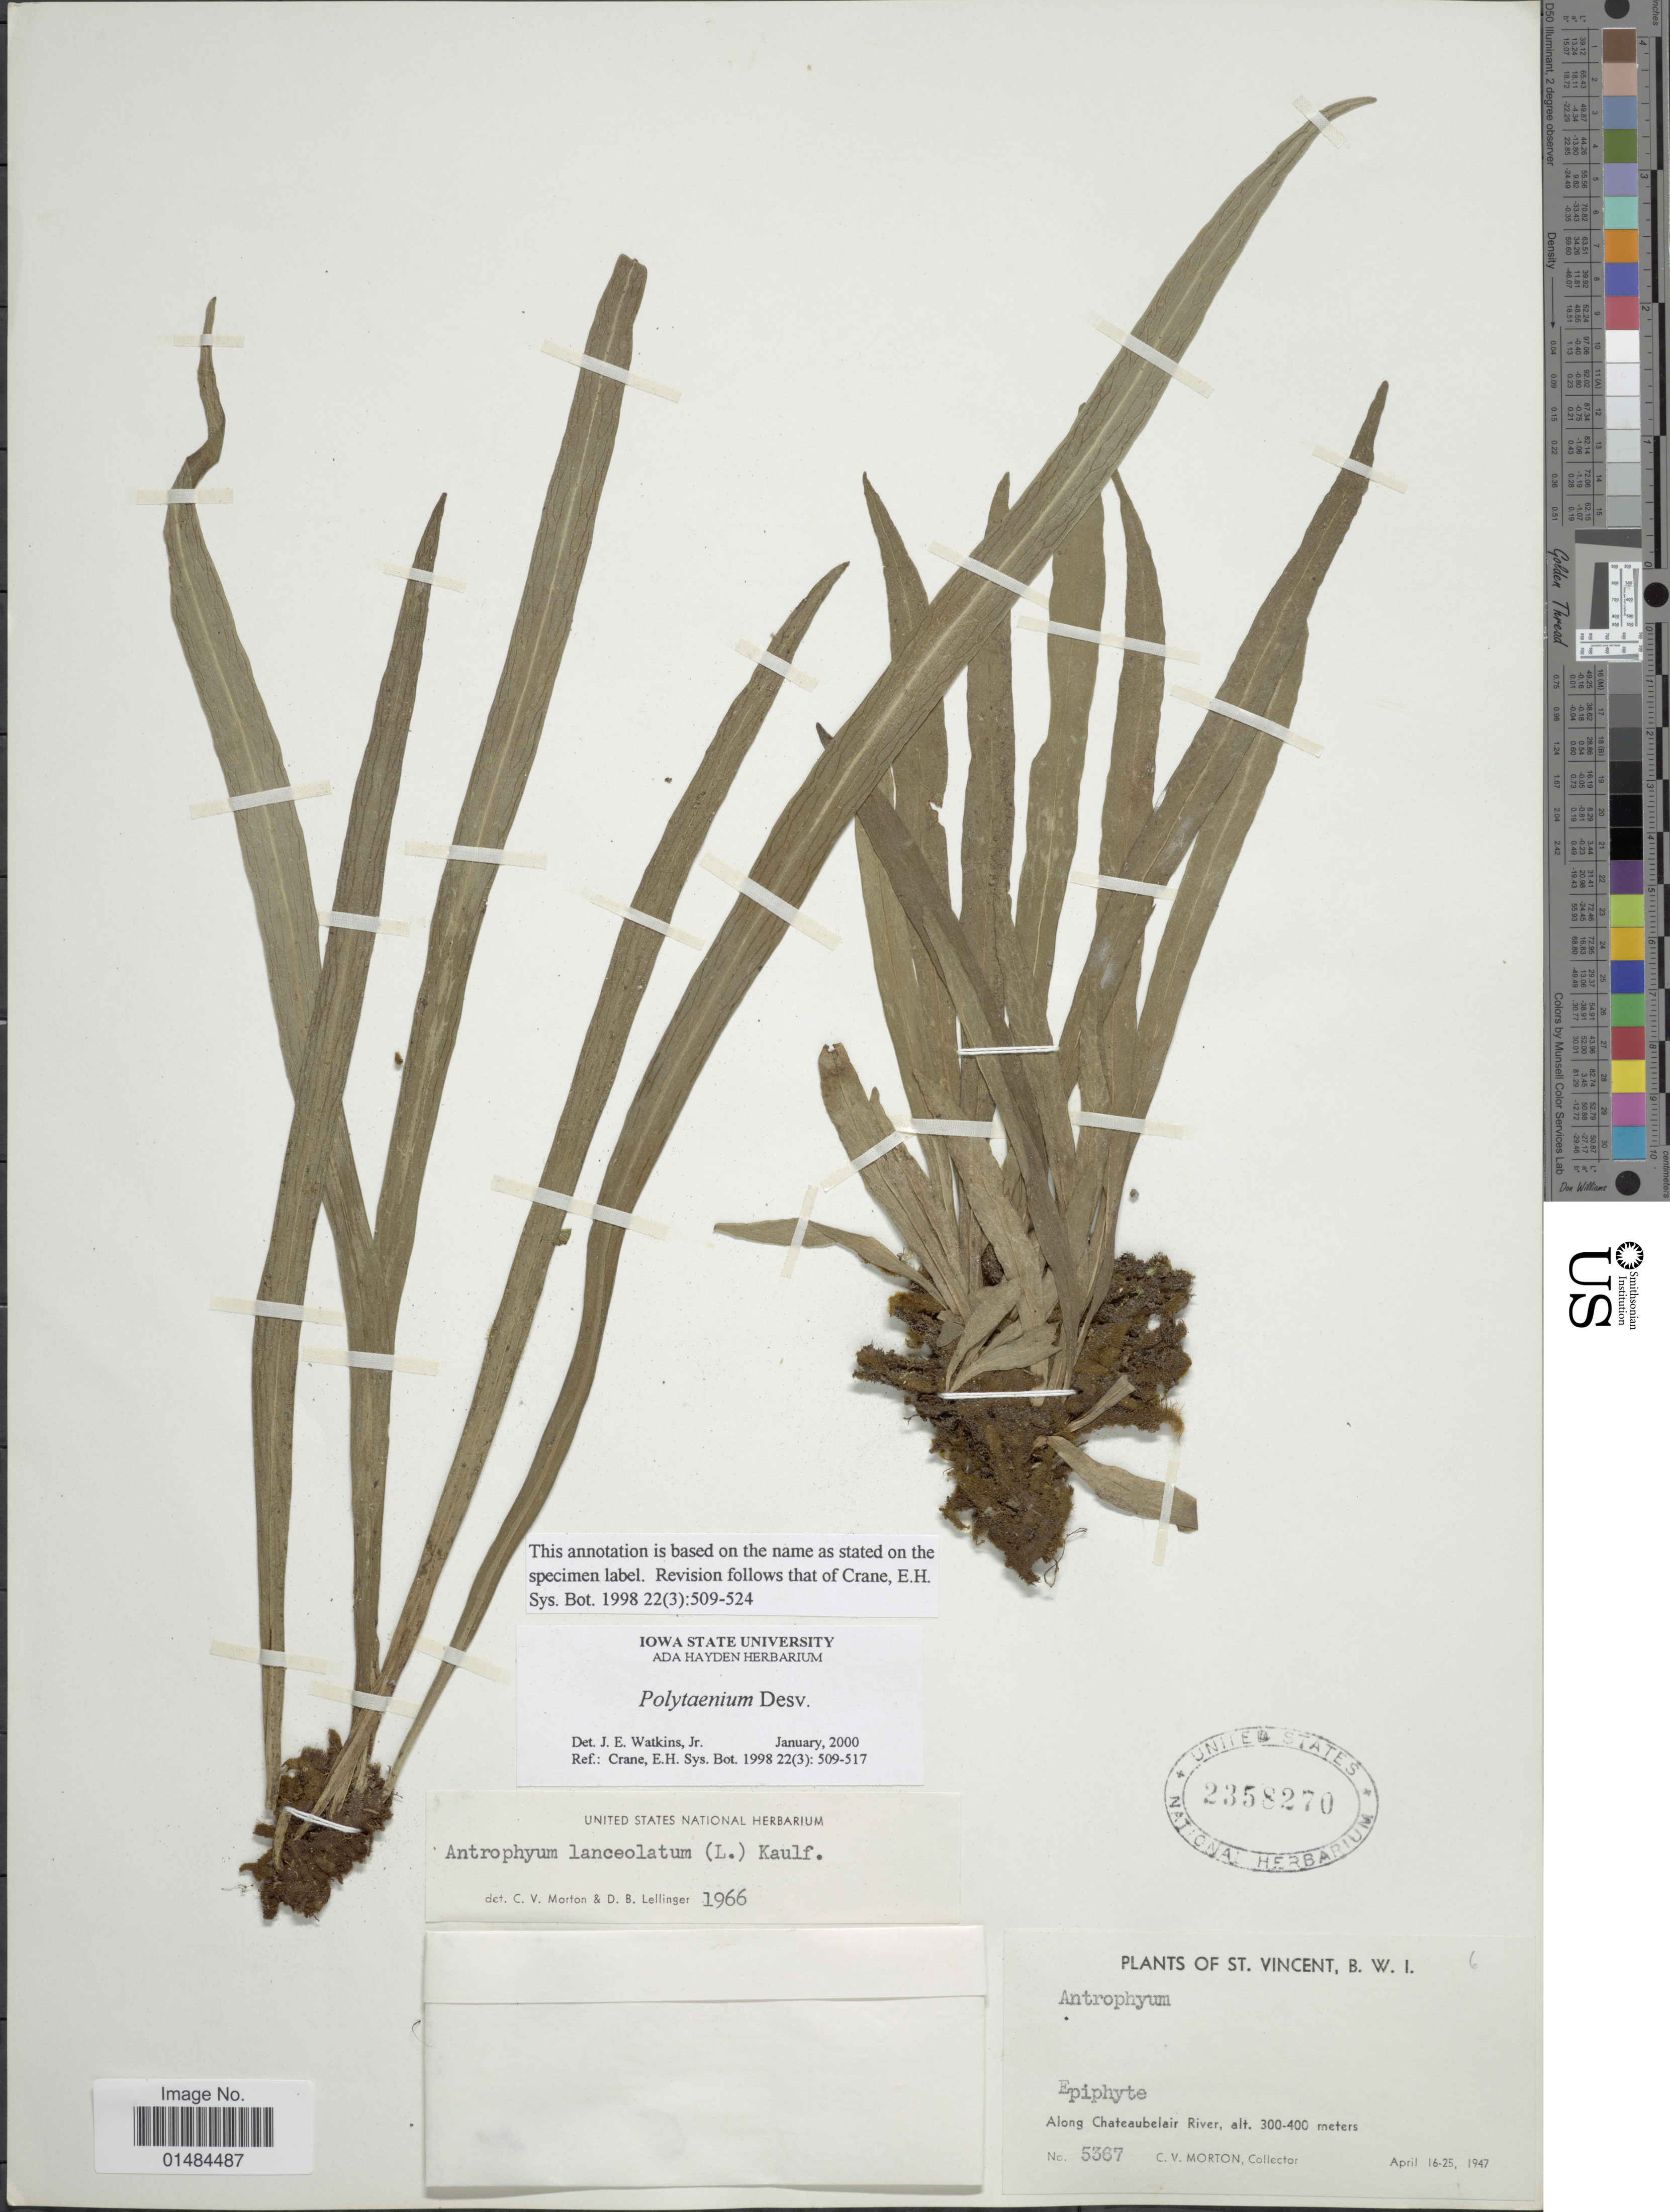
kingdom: Plantae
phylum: Tracheophyta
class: Polypodiopsida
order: Polypodiales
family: Pteridaceae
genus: Polytaenium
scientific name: Polytaenium lanceolatum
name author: (L.) Desv.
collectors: C. V. Morton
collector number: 5367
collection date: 1947-04-16/1947-04-25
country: St. Vincent - Grenadines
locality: St. Vincent, B.W.I. Along Chateaubelair River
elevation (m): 300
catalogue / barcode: US 2358270